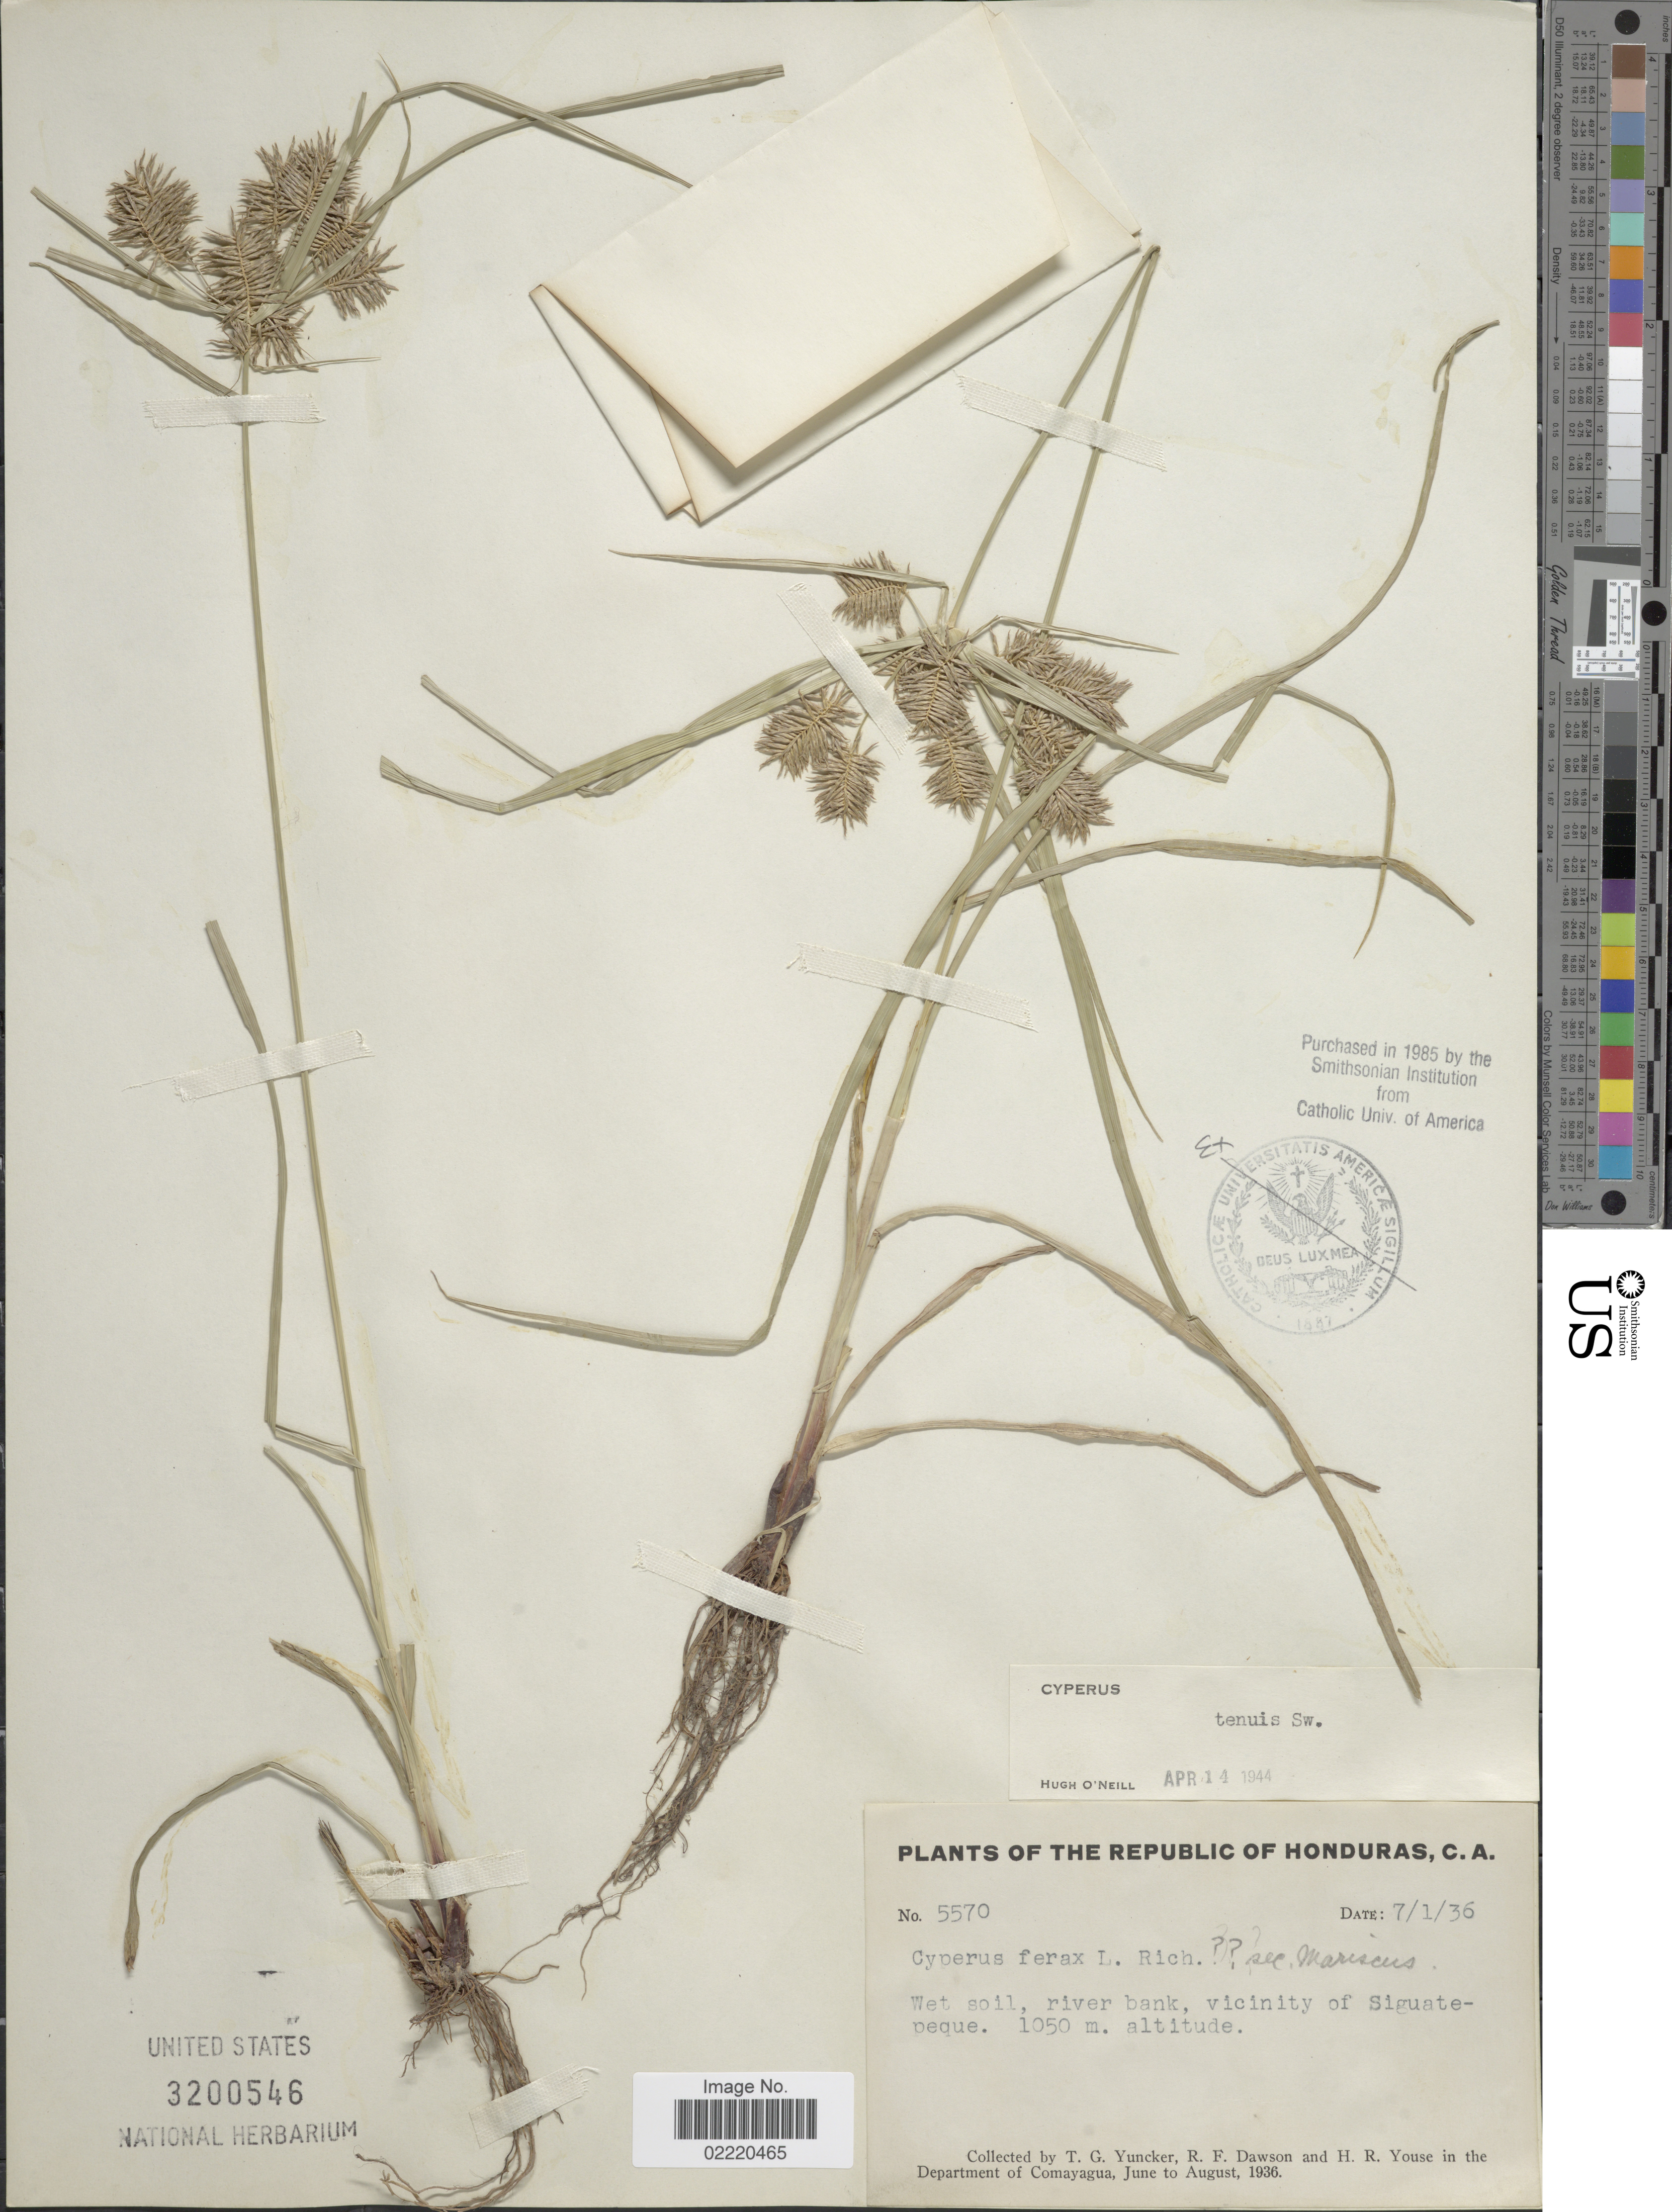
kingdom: Plantae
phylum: Tracheophyta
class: Liliopsida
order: Poales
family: Cyperaceae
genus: Cyperus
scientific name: Cyperus tenuis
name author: Sw.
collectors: T. G. Yuncker, R. F. Dawson & H. Youse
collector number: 570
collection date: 1936-01-07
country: Honduras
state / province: Comayagua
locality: Wet soil, river bank, vicinity of Siguatepeque.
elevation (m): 1050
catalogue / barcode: US 3200546